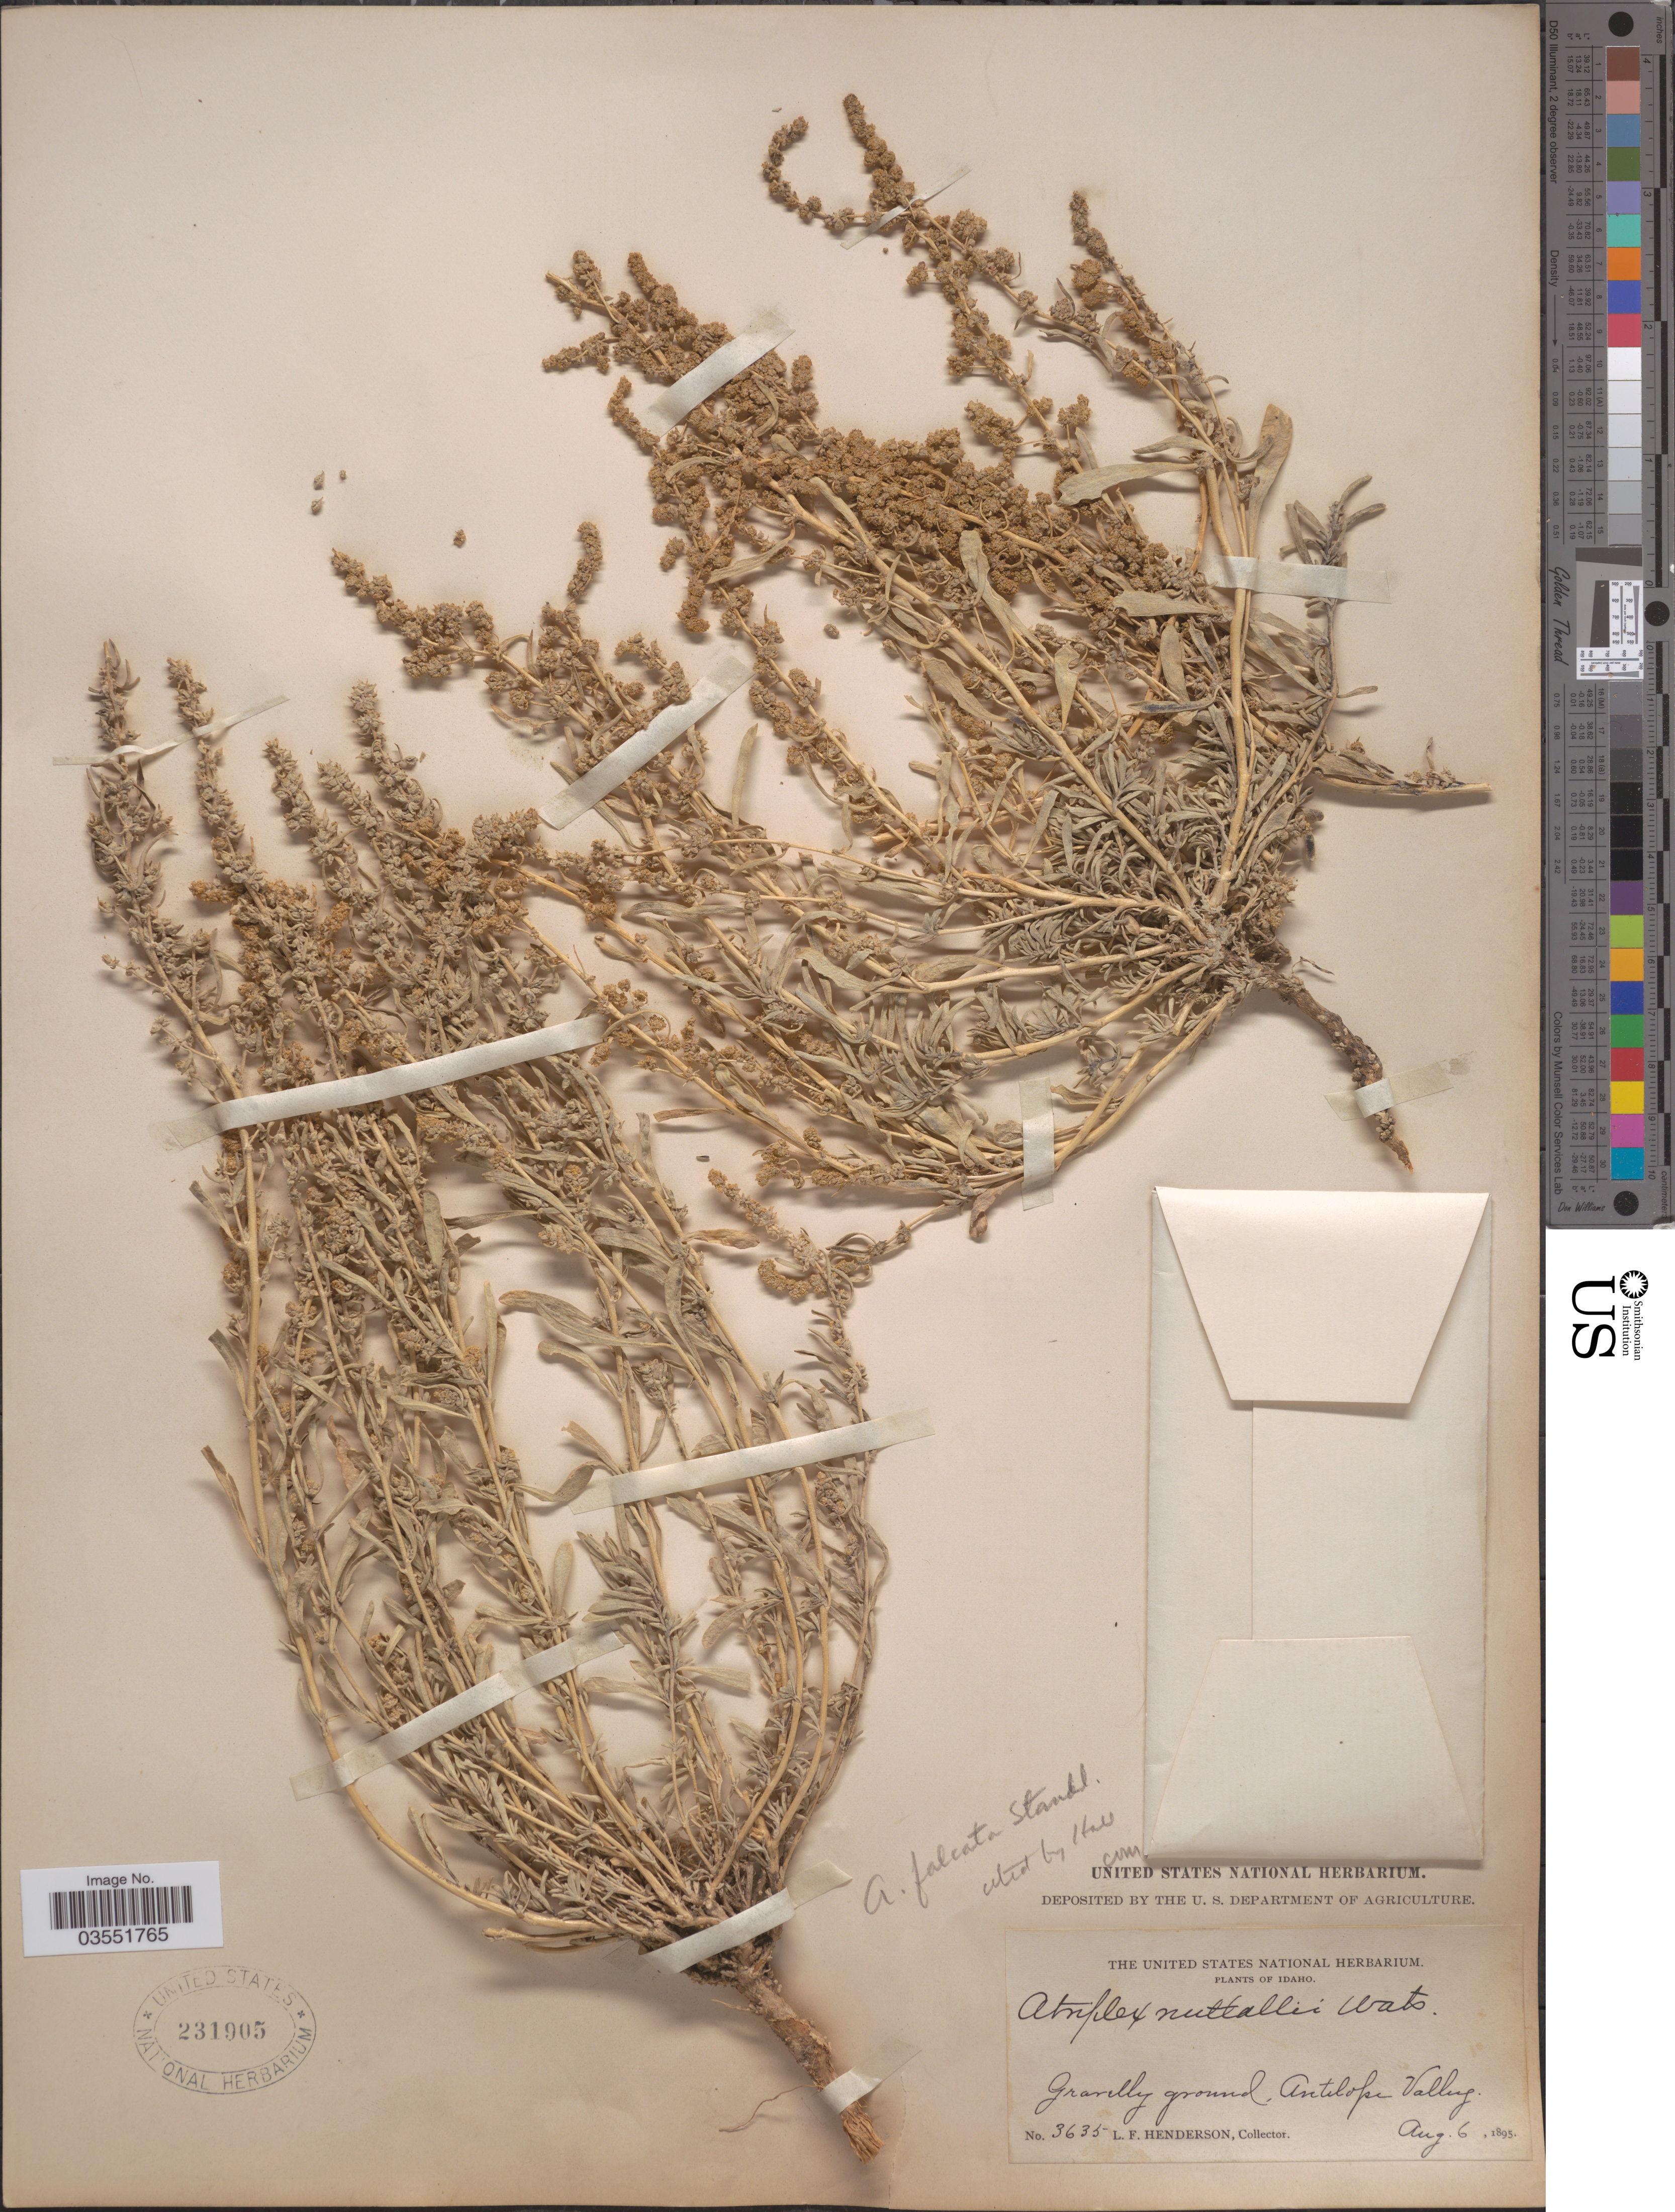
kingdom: Plantae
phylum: Tracheophyta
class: Magnoliopsida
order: Caryophyllales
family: Amaranthaceae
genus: Atriplex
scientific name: Atriplex falcata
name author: (M.E. Jones) Standl.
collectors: L. Henderson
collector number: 3635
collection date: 1895-08-06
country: United States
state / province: Idaho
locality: Antelop Valley.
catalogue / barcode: US 231905